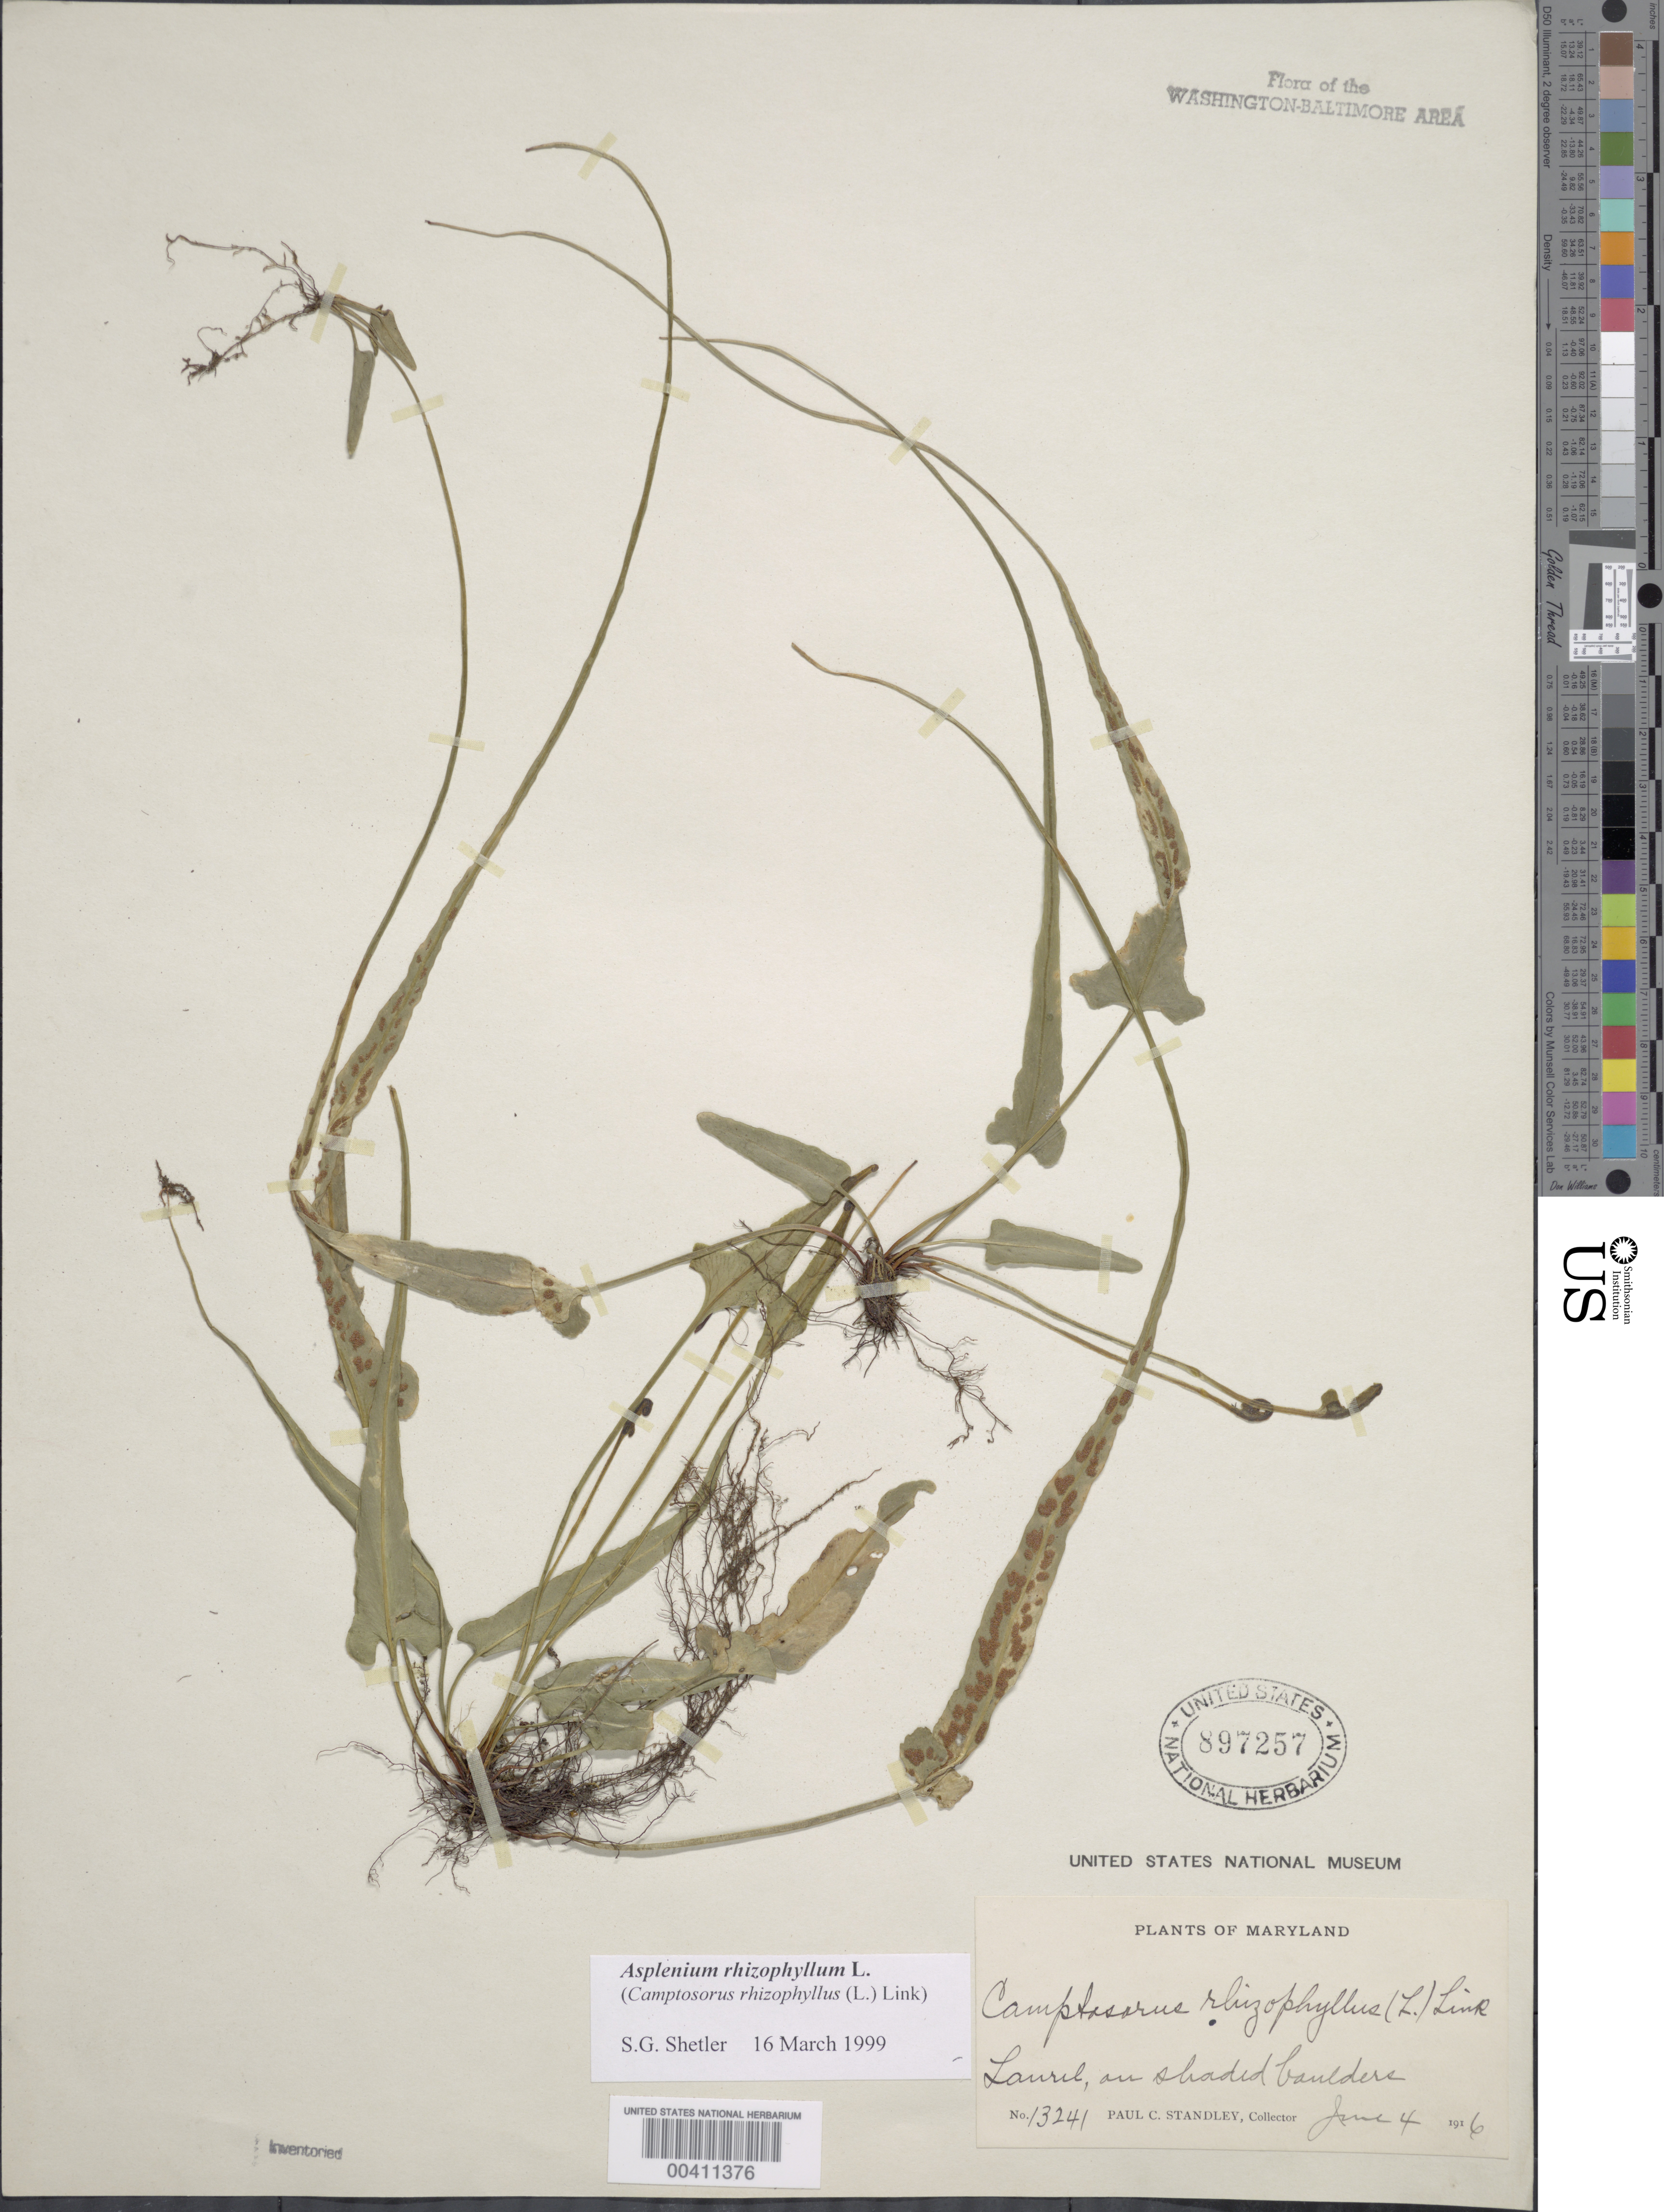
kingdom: Plantae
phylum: Tracheophyta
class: Polypodiopsida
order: Polypodiales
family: Aspleniaceae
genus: Asplenium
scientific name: Asplenium rhizophyllum var. auriculatum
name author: Hieron.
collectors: P. C. Standley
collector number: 13241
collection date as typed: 04 Jun 1916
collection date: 1916-06-04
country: United States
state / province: Maryland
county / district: Howard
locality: Laurel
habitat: On shaded boulders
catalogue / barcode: US 897257